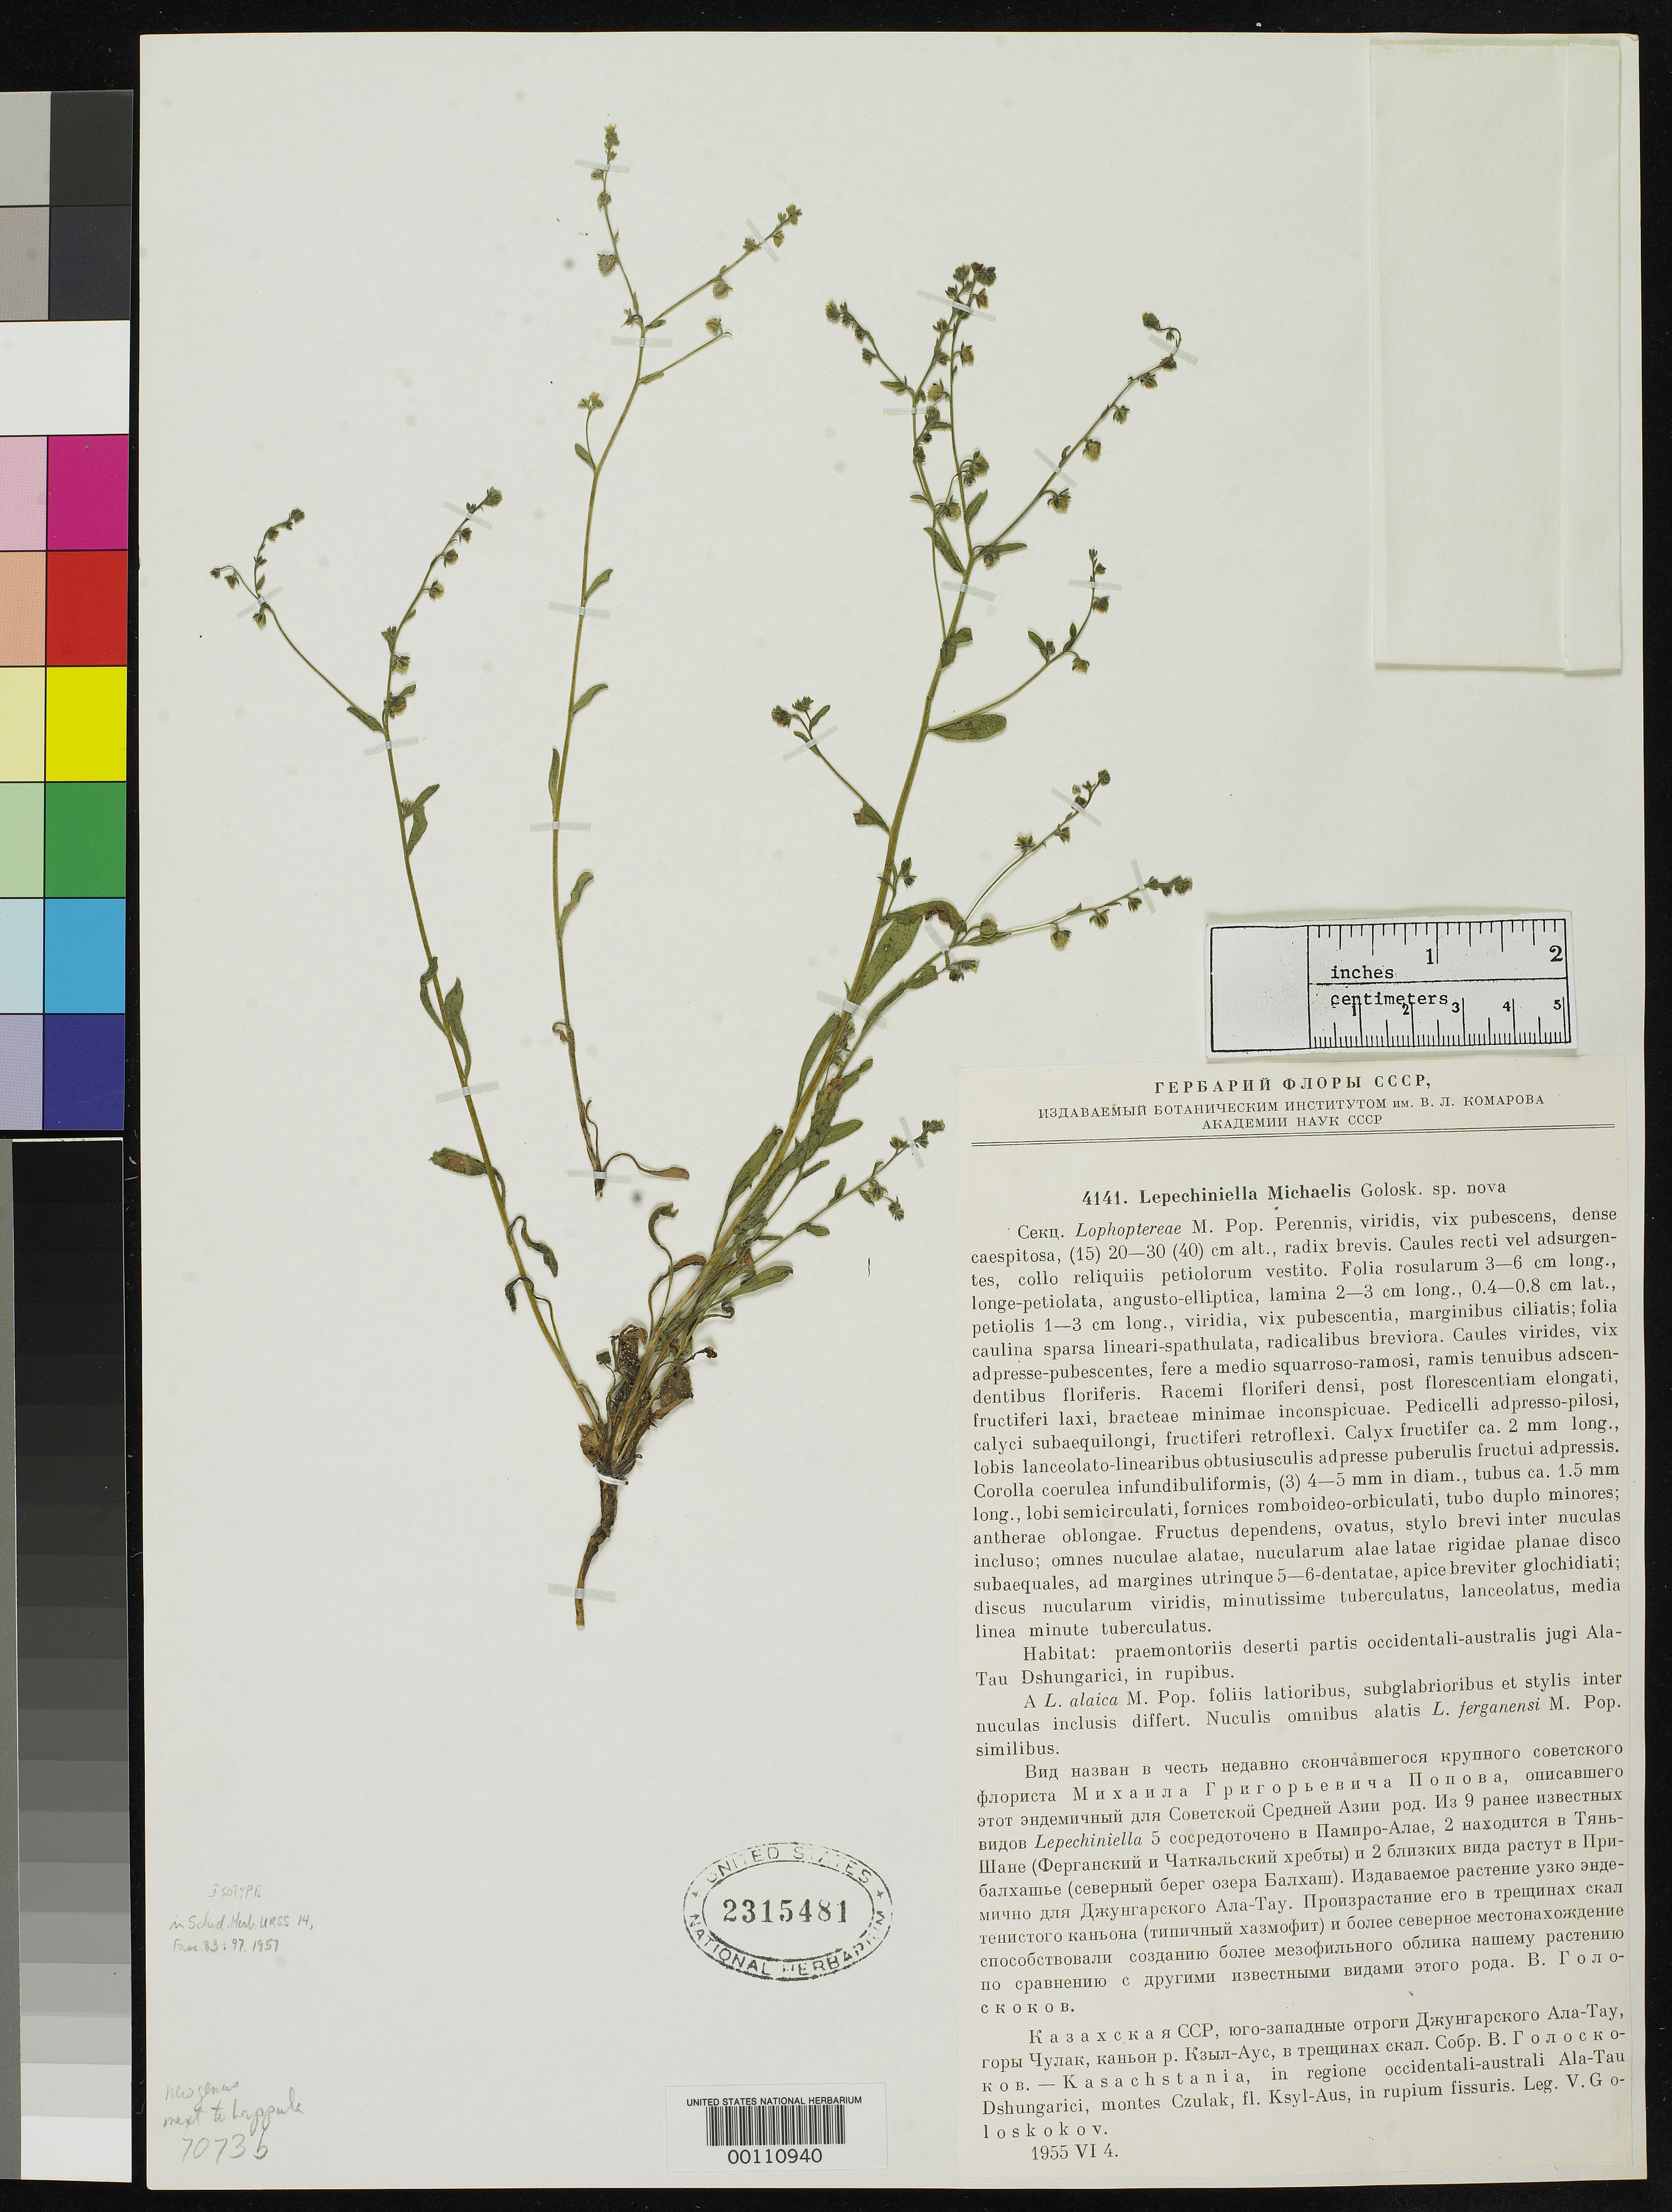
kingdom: Plantae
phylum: Tracheophyta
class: Magnoliopsida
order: Boraginales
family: Boraginaceae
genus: Lepechiniella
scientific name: Lepechiniella michaelis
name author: Golosk.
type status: Isotype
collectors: V. P. Goloskokov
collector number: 4141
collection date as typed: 04 Jun 1955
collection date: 1955-06-04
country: Kazakhstan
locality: Altai, Dzhungaric Region.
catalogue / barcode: US 2315481